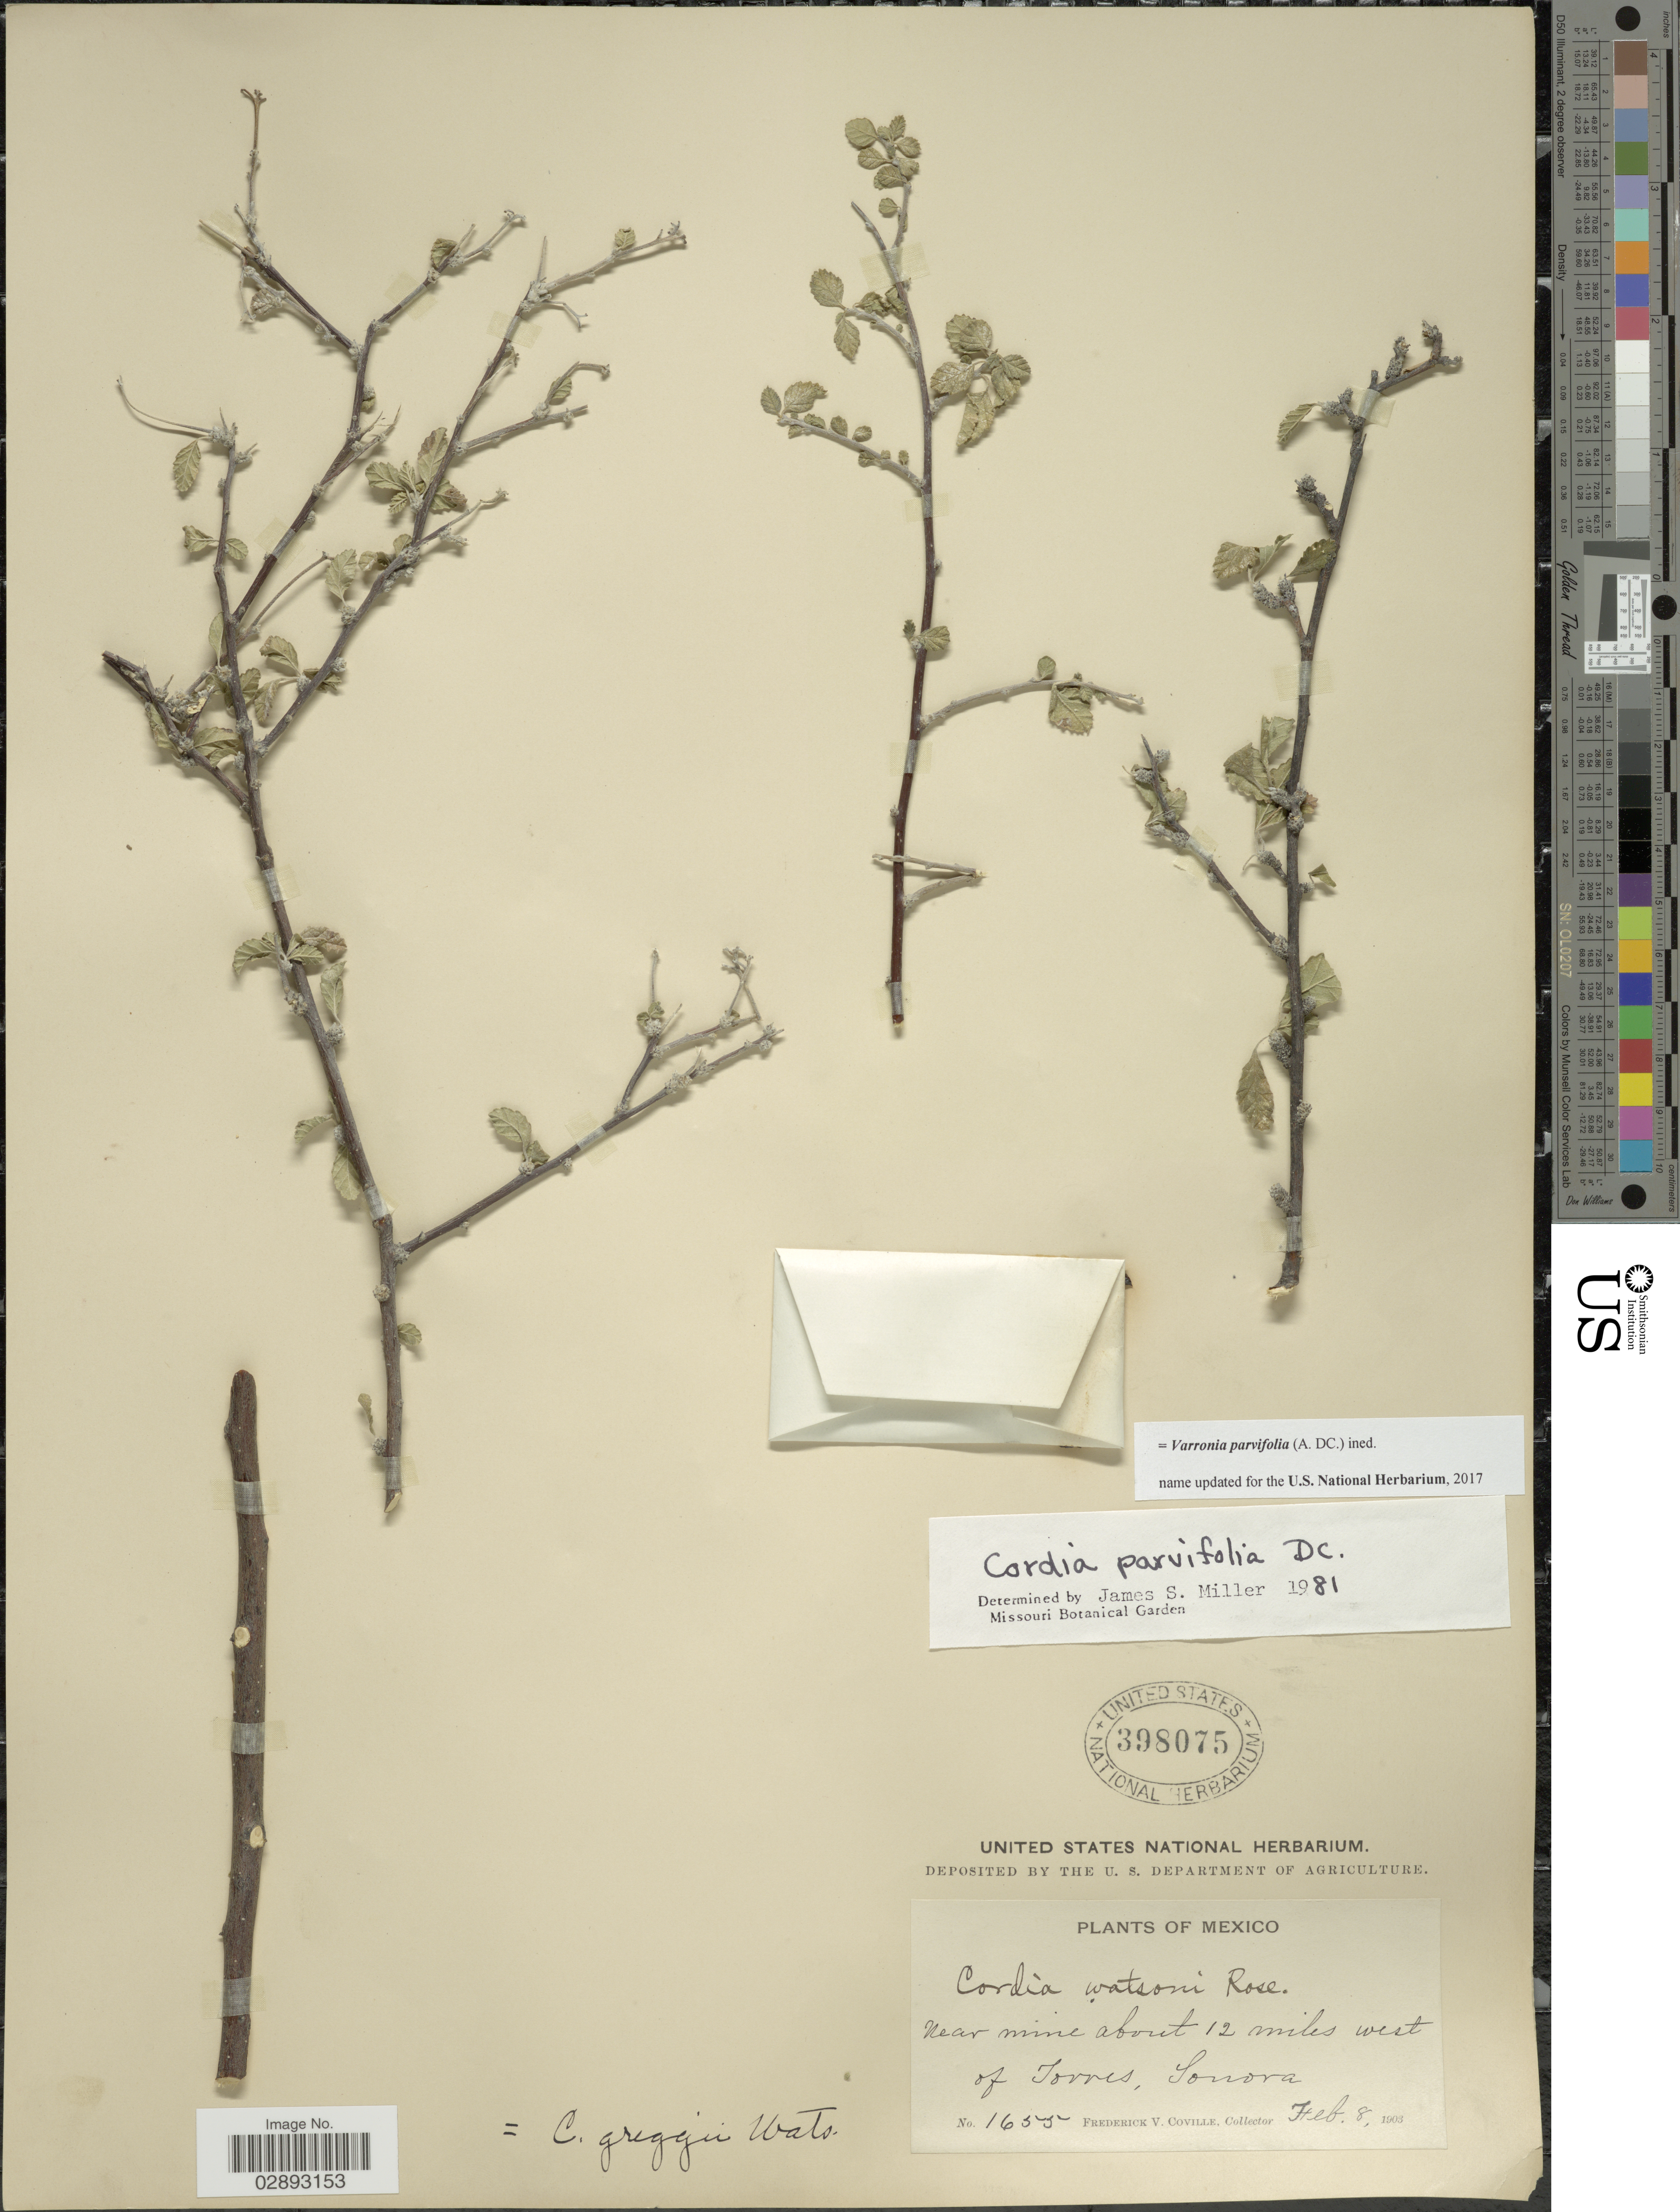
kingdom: Plantae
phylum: Tracheophyta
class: Magnoliopsida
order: Boraginales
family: Cordiaceae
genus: Varronia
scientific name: Varronia parvifolia (A. DC.) ined.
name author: (A. DC.)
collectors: F. V. Coville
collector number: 1655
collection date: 1903-02-08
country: Mexico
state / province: Sonora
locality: Near mine about 12 miles west of Torres.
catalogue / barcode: US 398075